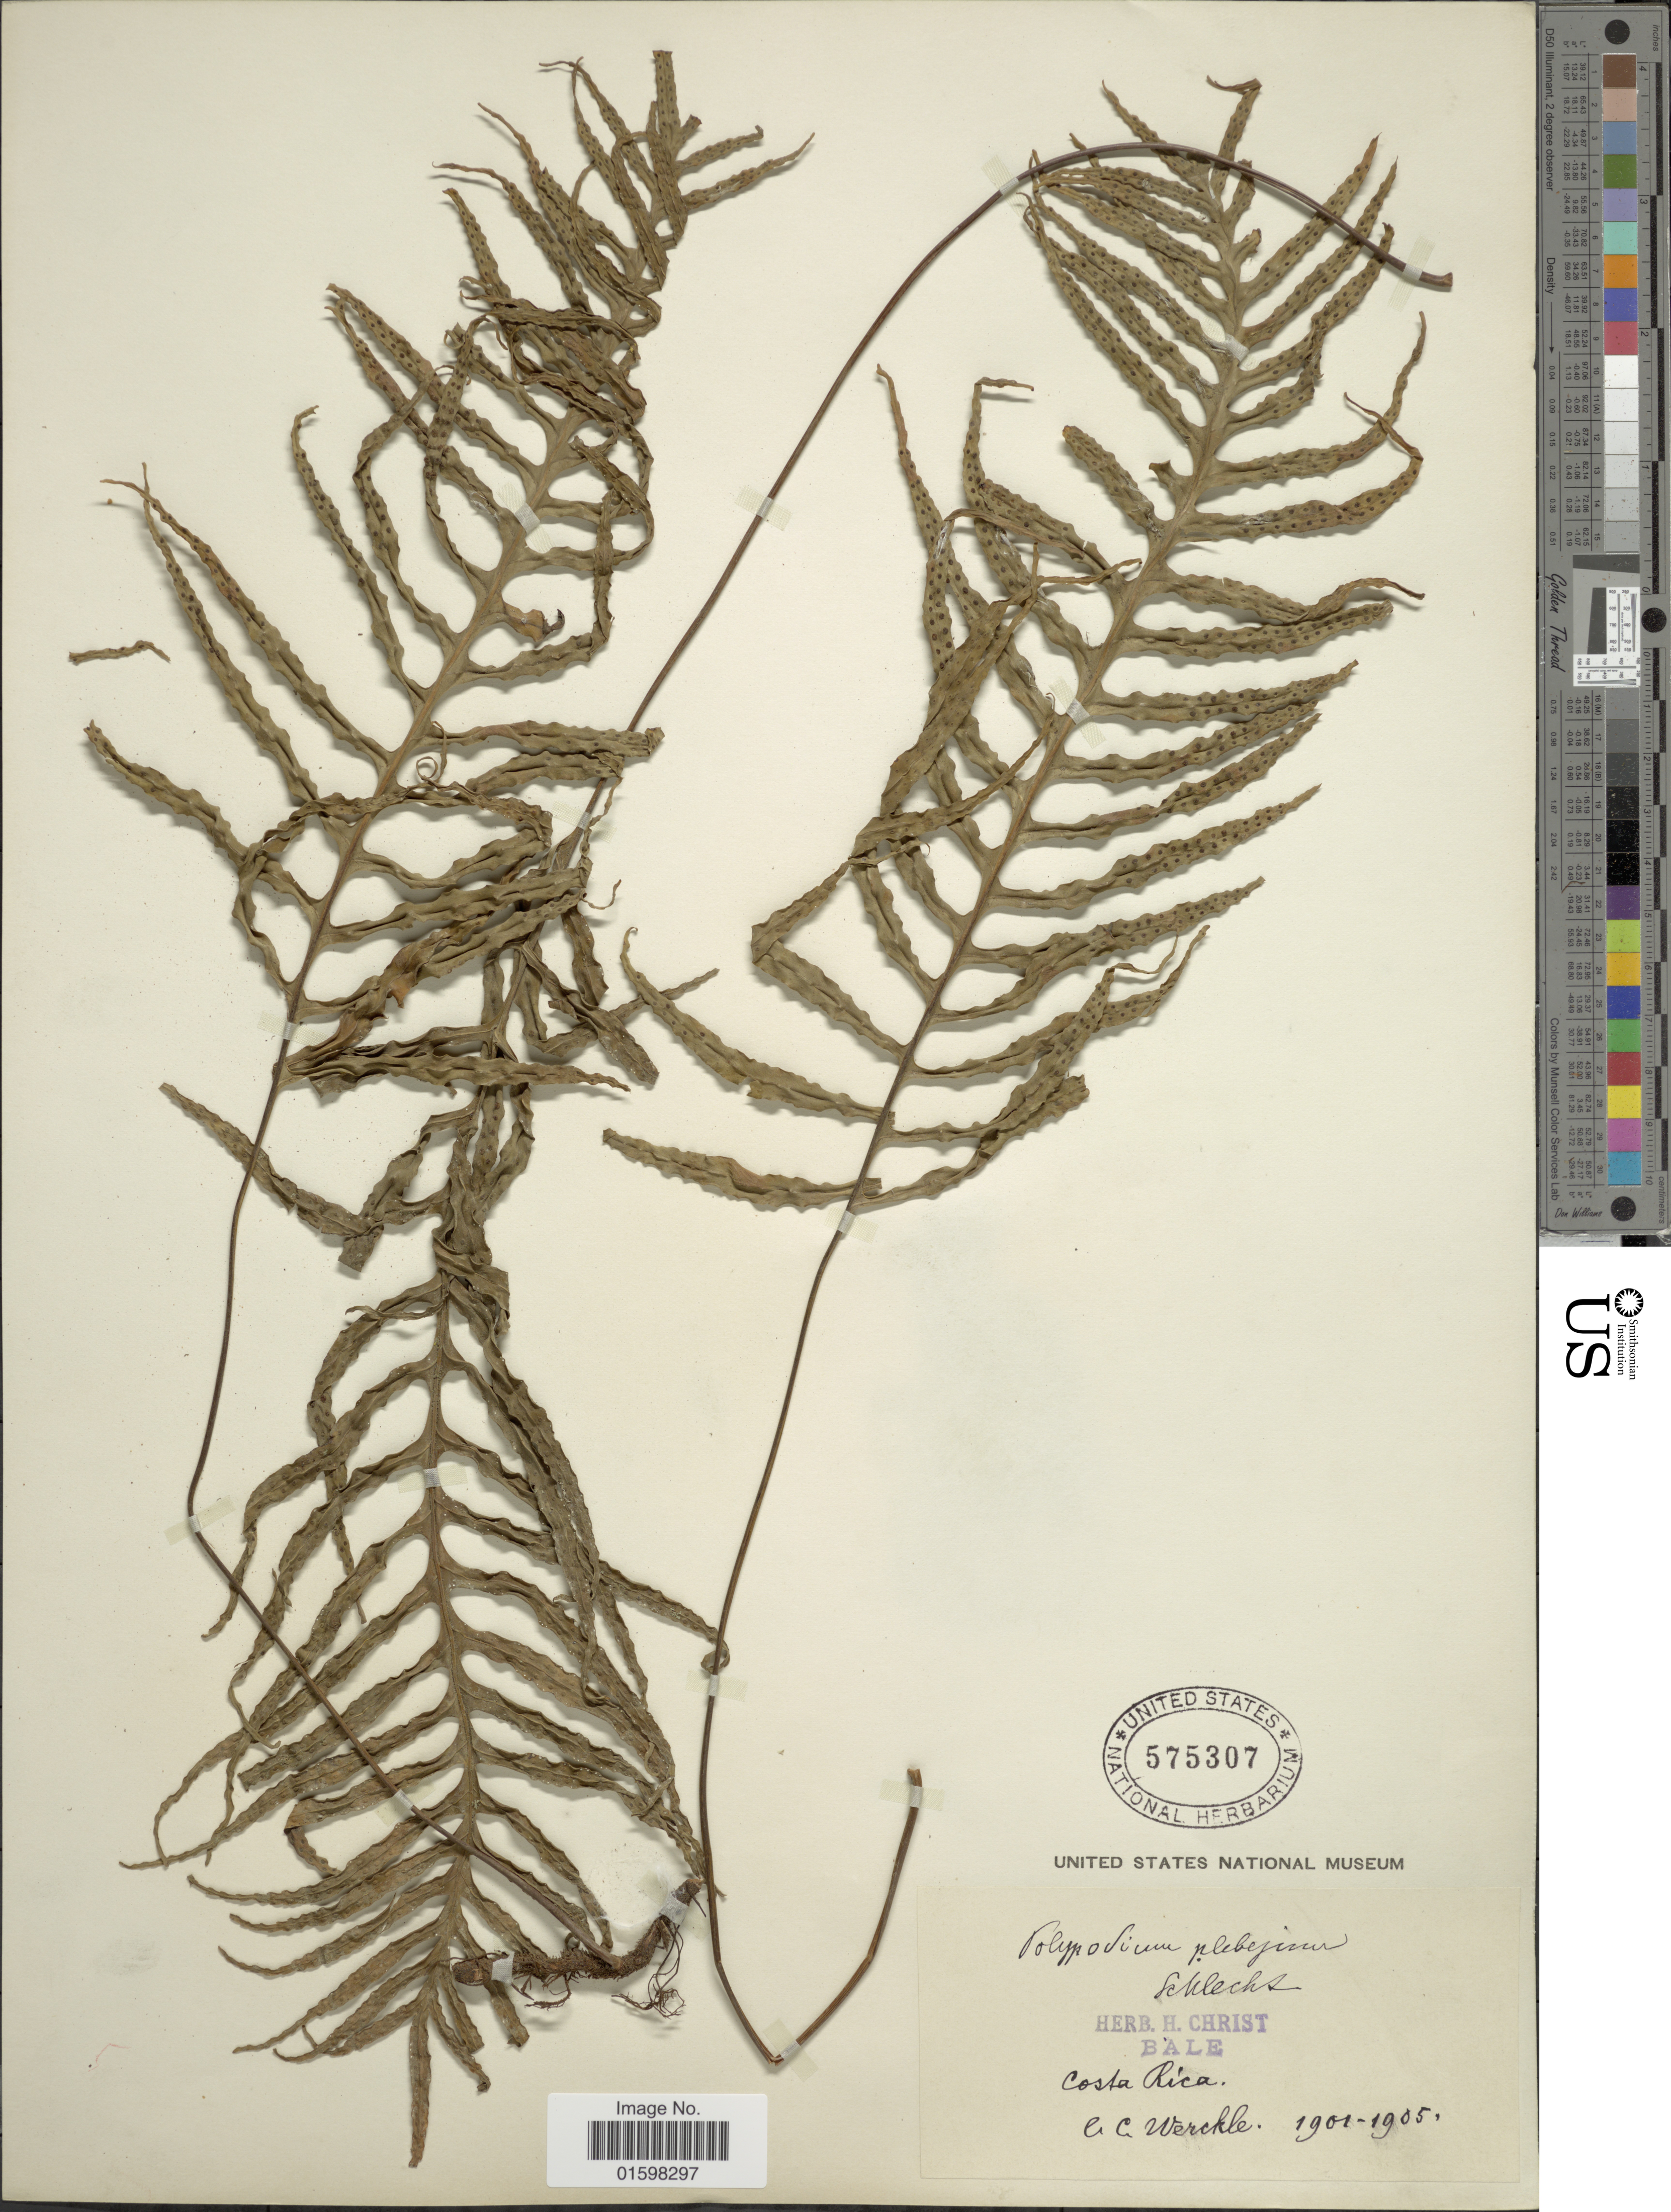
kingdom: Plantae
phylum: Tracheophyta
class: Polypodiopsida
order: Polypodiales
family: Polypodiaceae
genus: Pleopeltis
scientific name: Pleopeltis plebeia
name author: (Schltdl. ex Cham.) A.R. Sm. & Tejero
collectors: C. C Wercklé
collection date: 1901/1905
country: Costa Rica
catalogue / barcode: US 575307